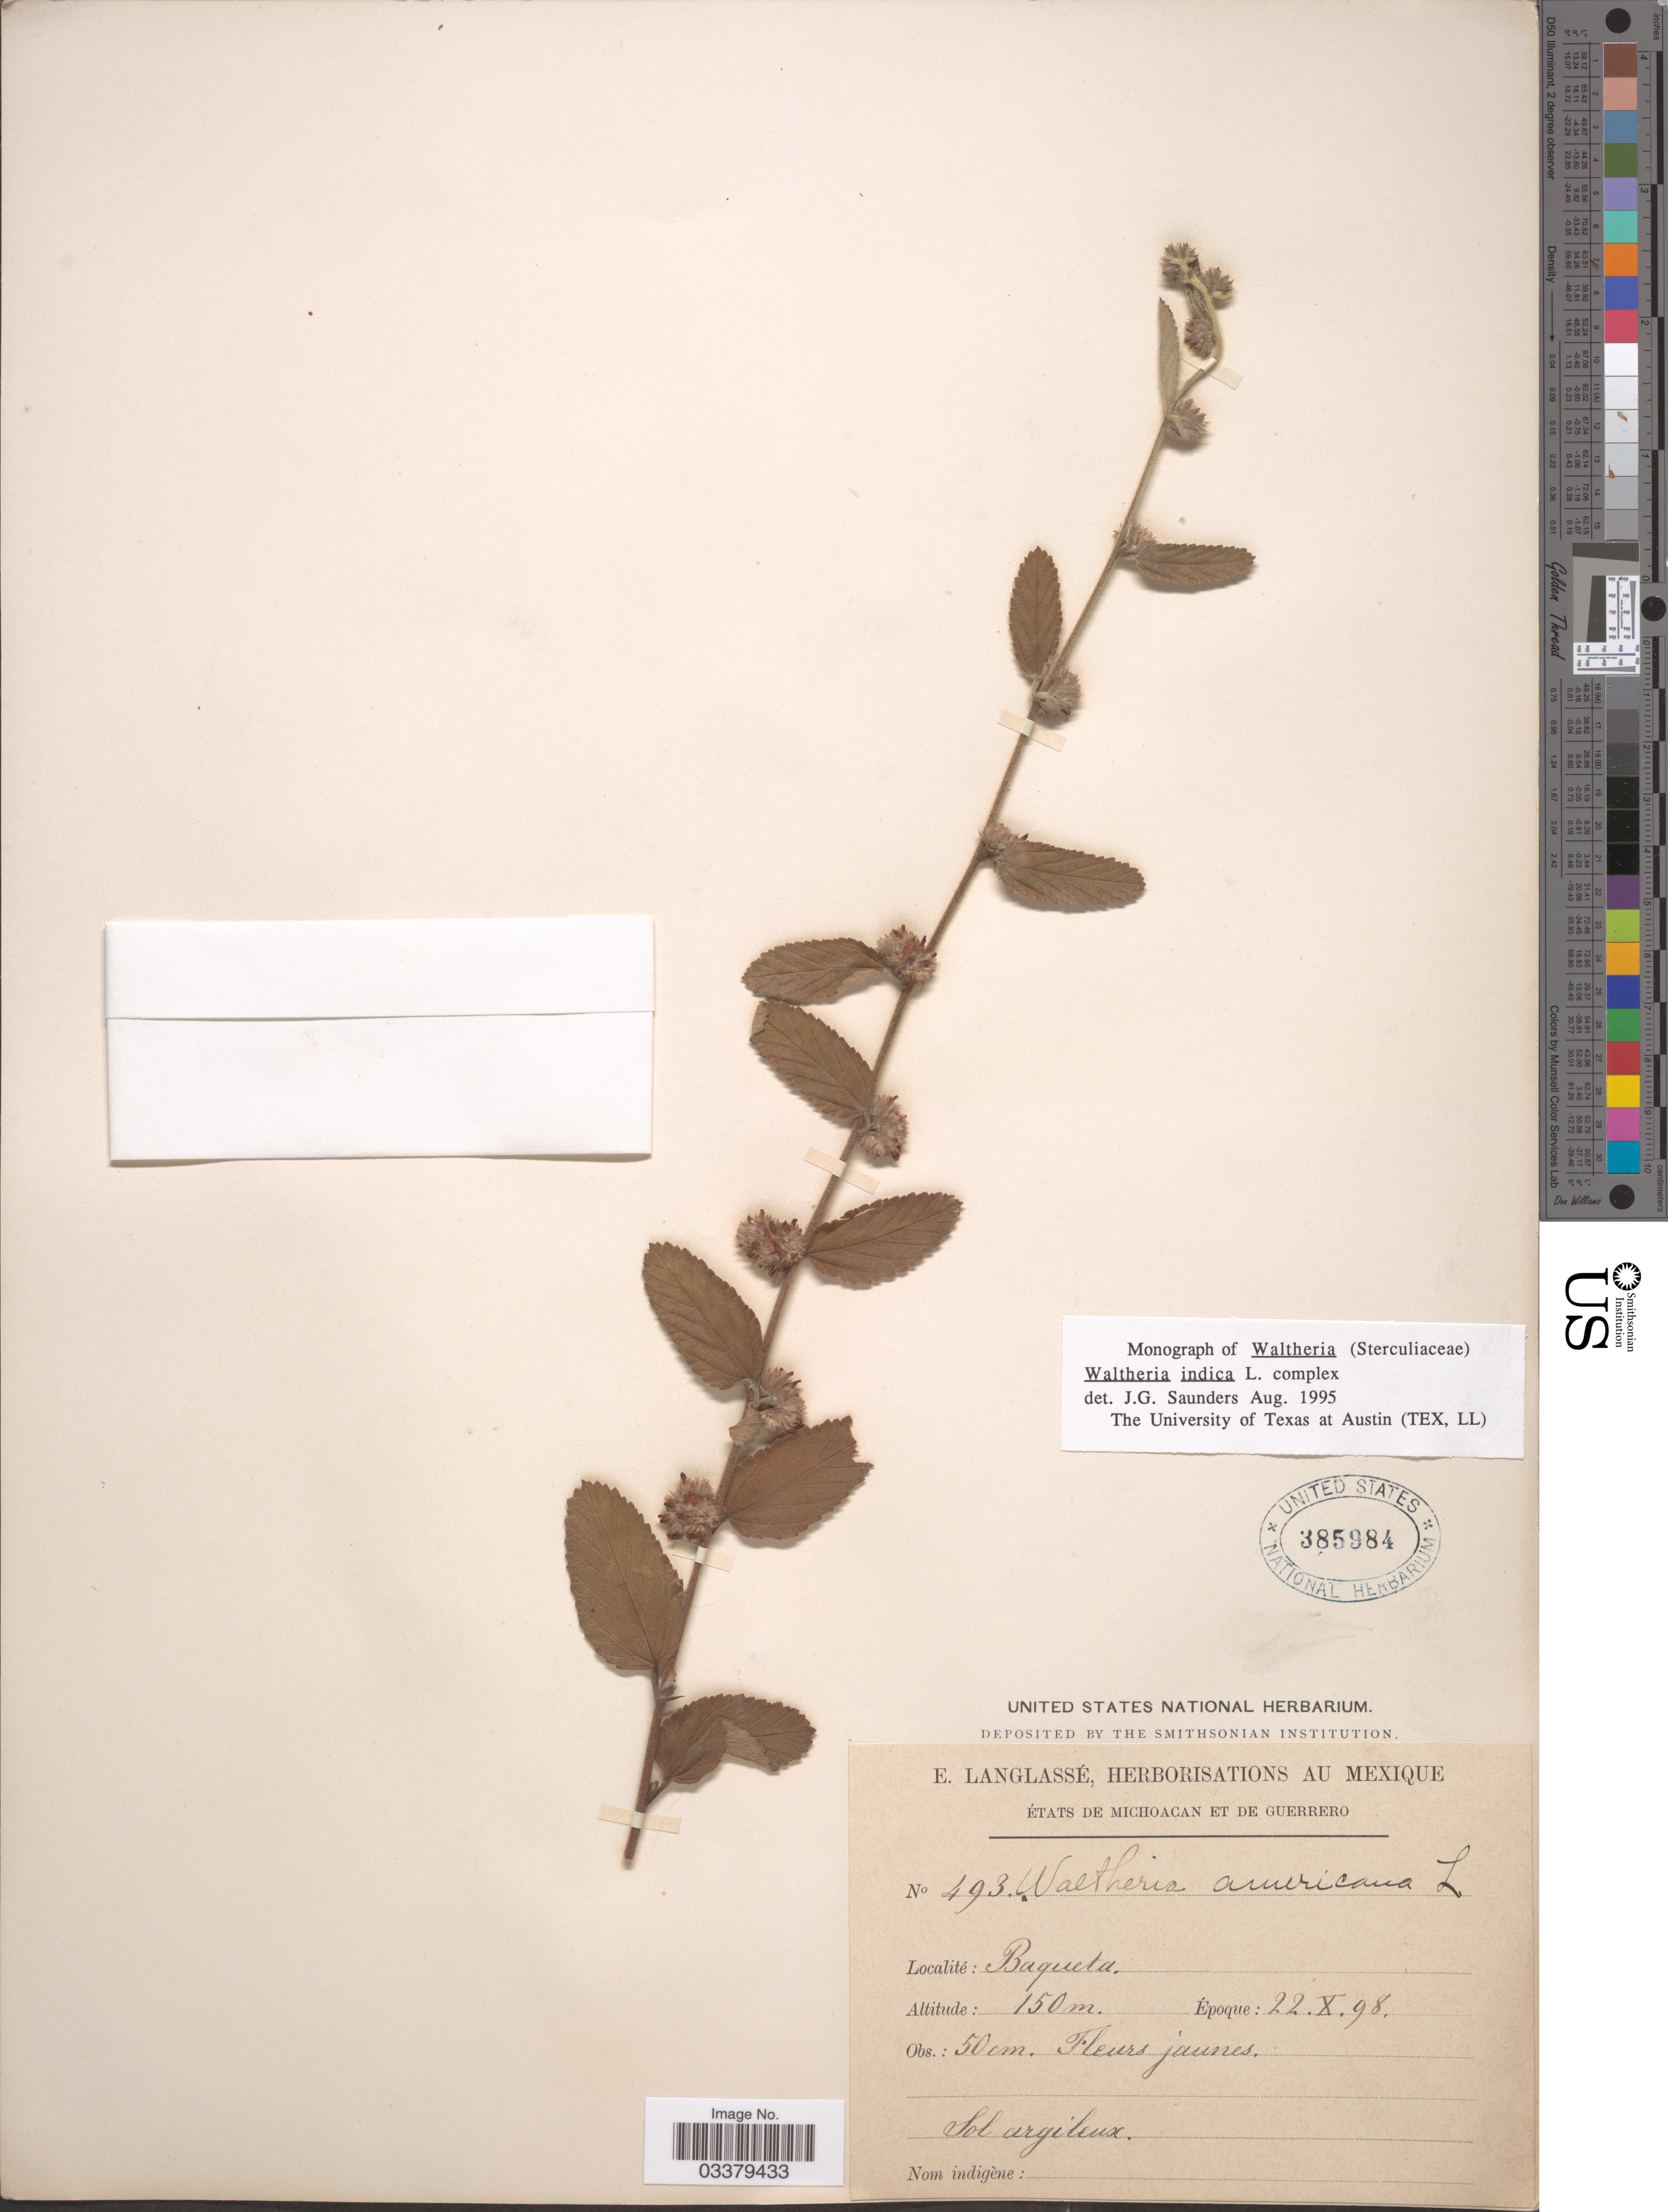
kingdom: Plantae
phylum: Tracheophyta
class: Magnoliopsida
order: Malvales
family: Malvaceae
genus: Waltheria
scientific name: Waltheria indica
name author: L.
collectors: E. Langlassé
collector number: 493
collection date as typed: Transcribed d/m/y: 22/10/98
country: Mexico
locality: États de Michoacan et de Guerrero. Baqueta.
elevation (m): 150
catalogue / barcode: US 385984